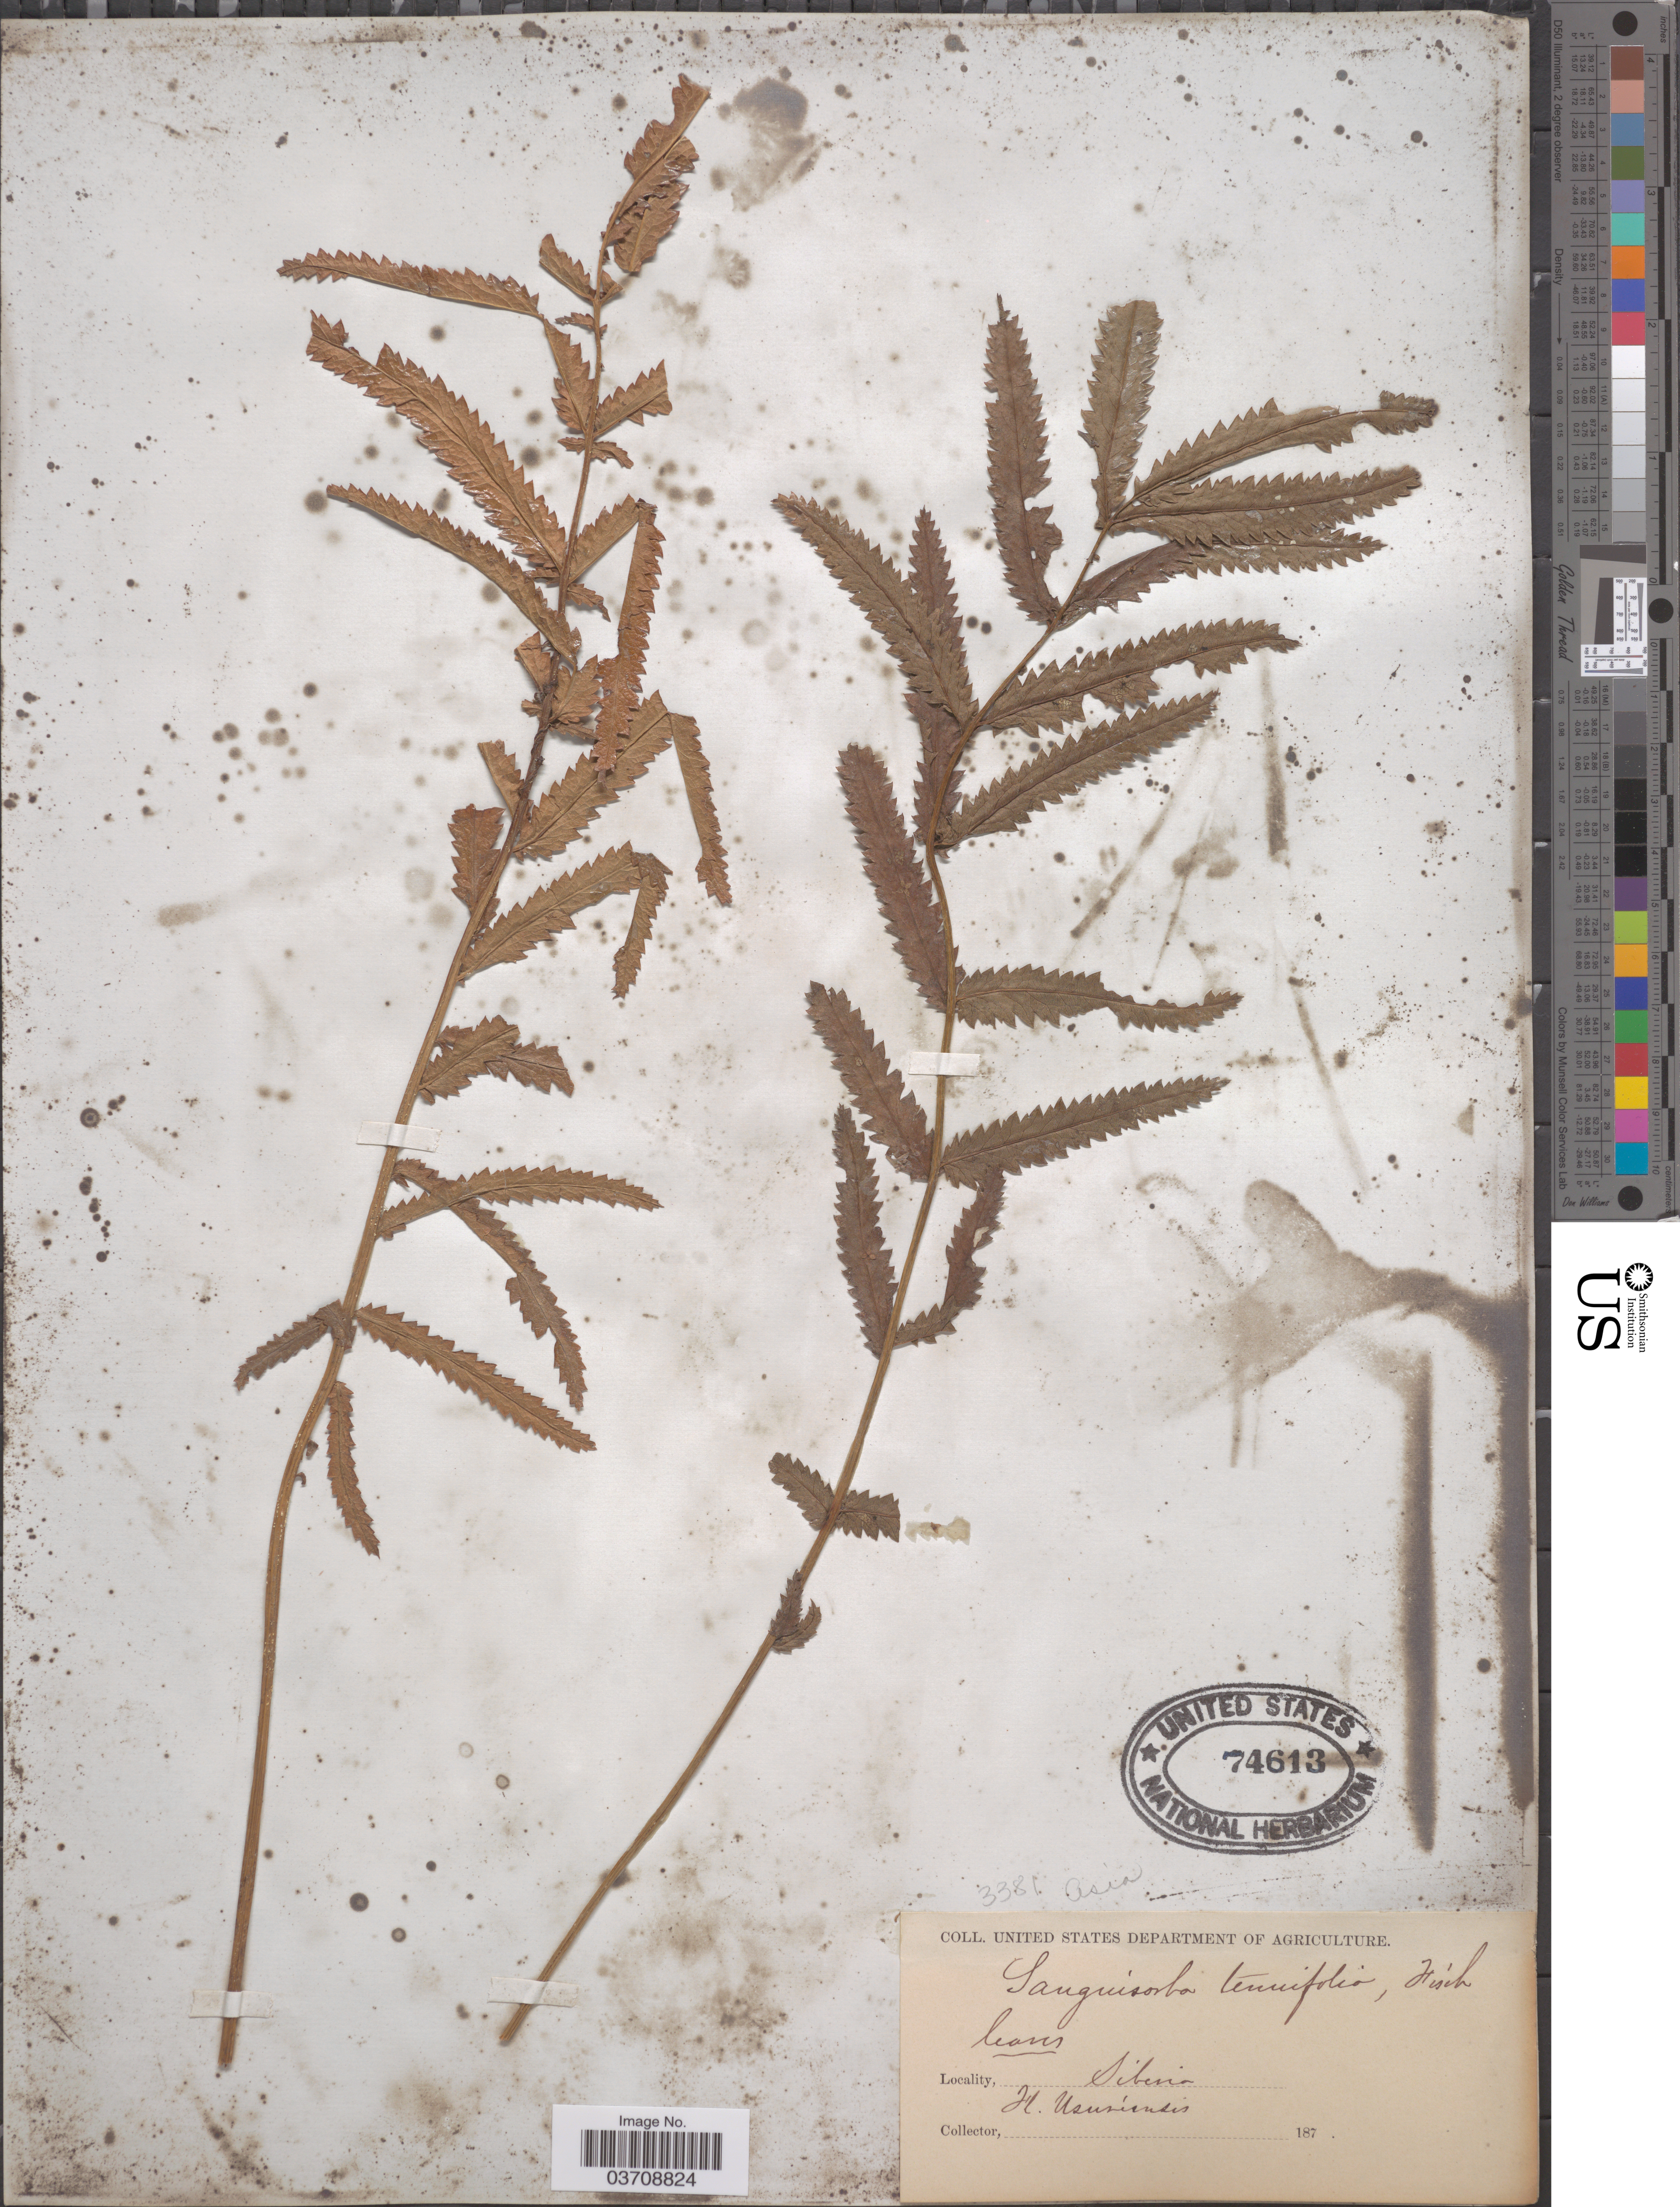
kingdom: Plantae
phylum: Tracheophyta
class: Magnoliopsida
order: Rosales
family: Rosaceae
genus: Sanguisorba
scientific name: Sanguisorba tenuifolia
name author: Fisch. ex Link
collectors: U.S. Department of Agriculture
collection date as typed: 187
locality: Asia. Siberia. Usuriensis.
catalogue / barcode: US 74613